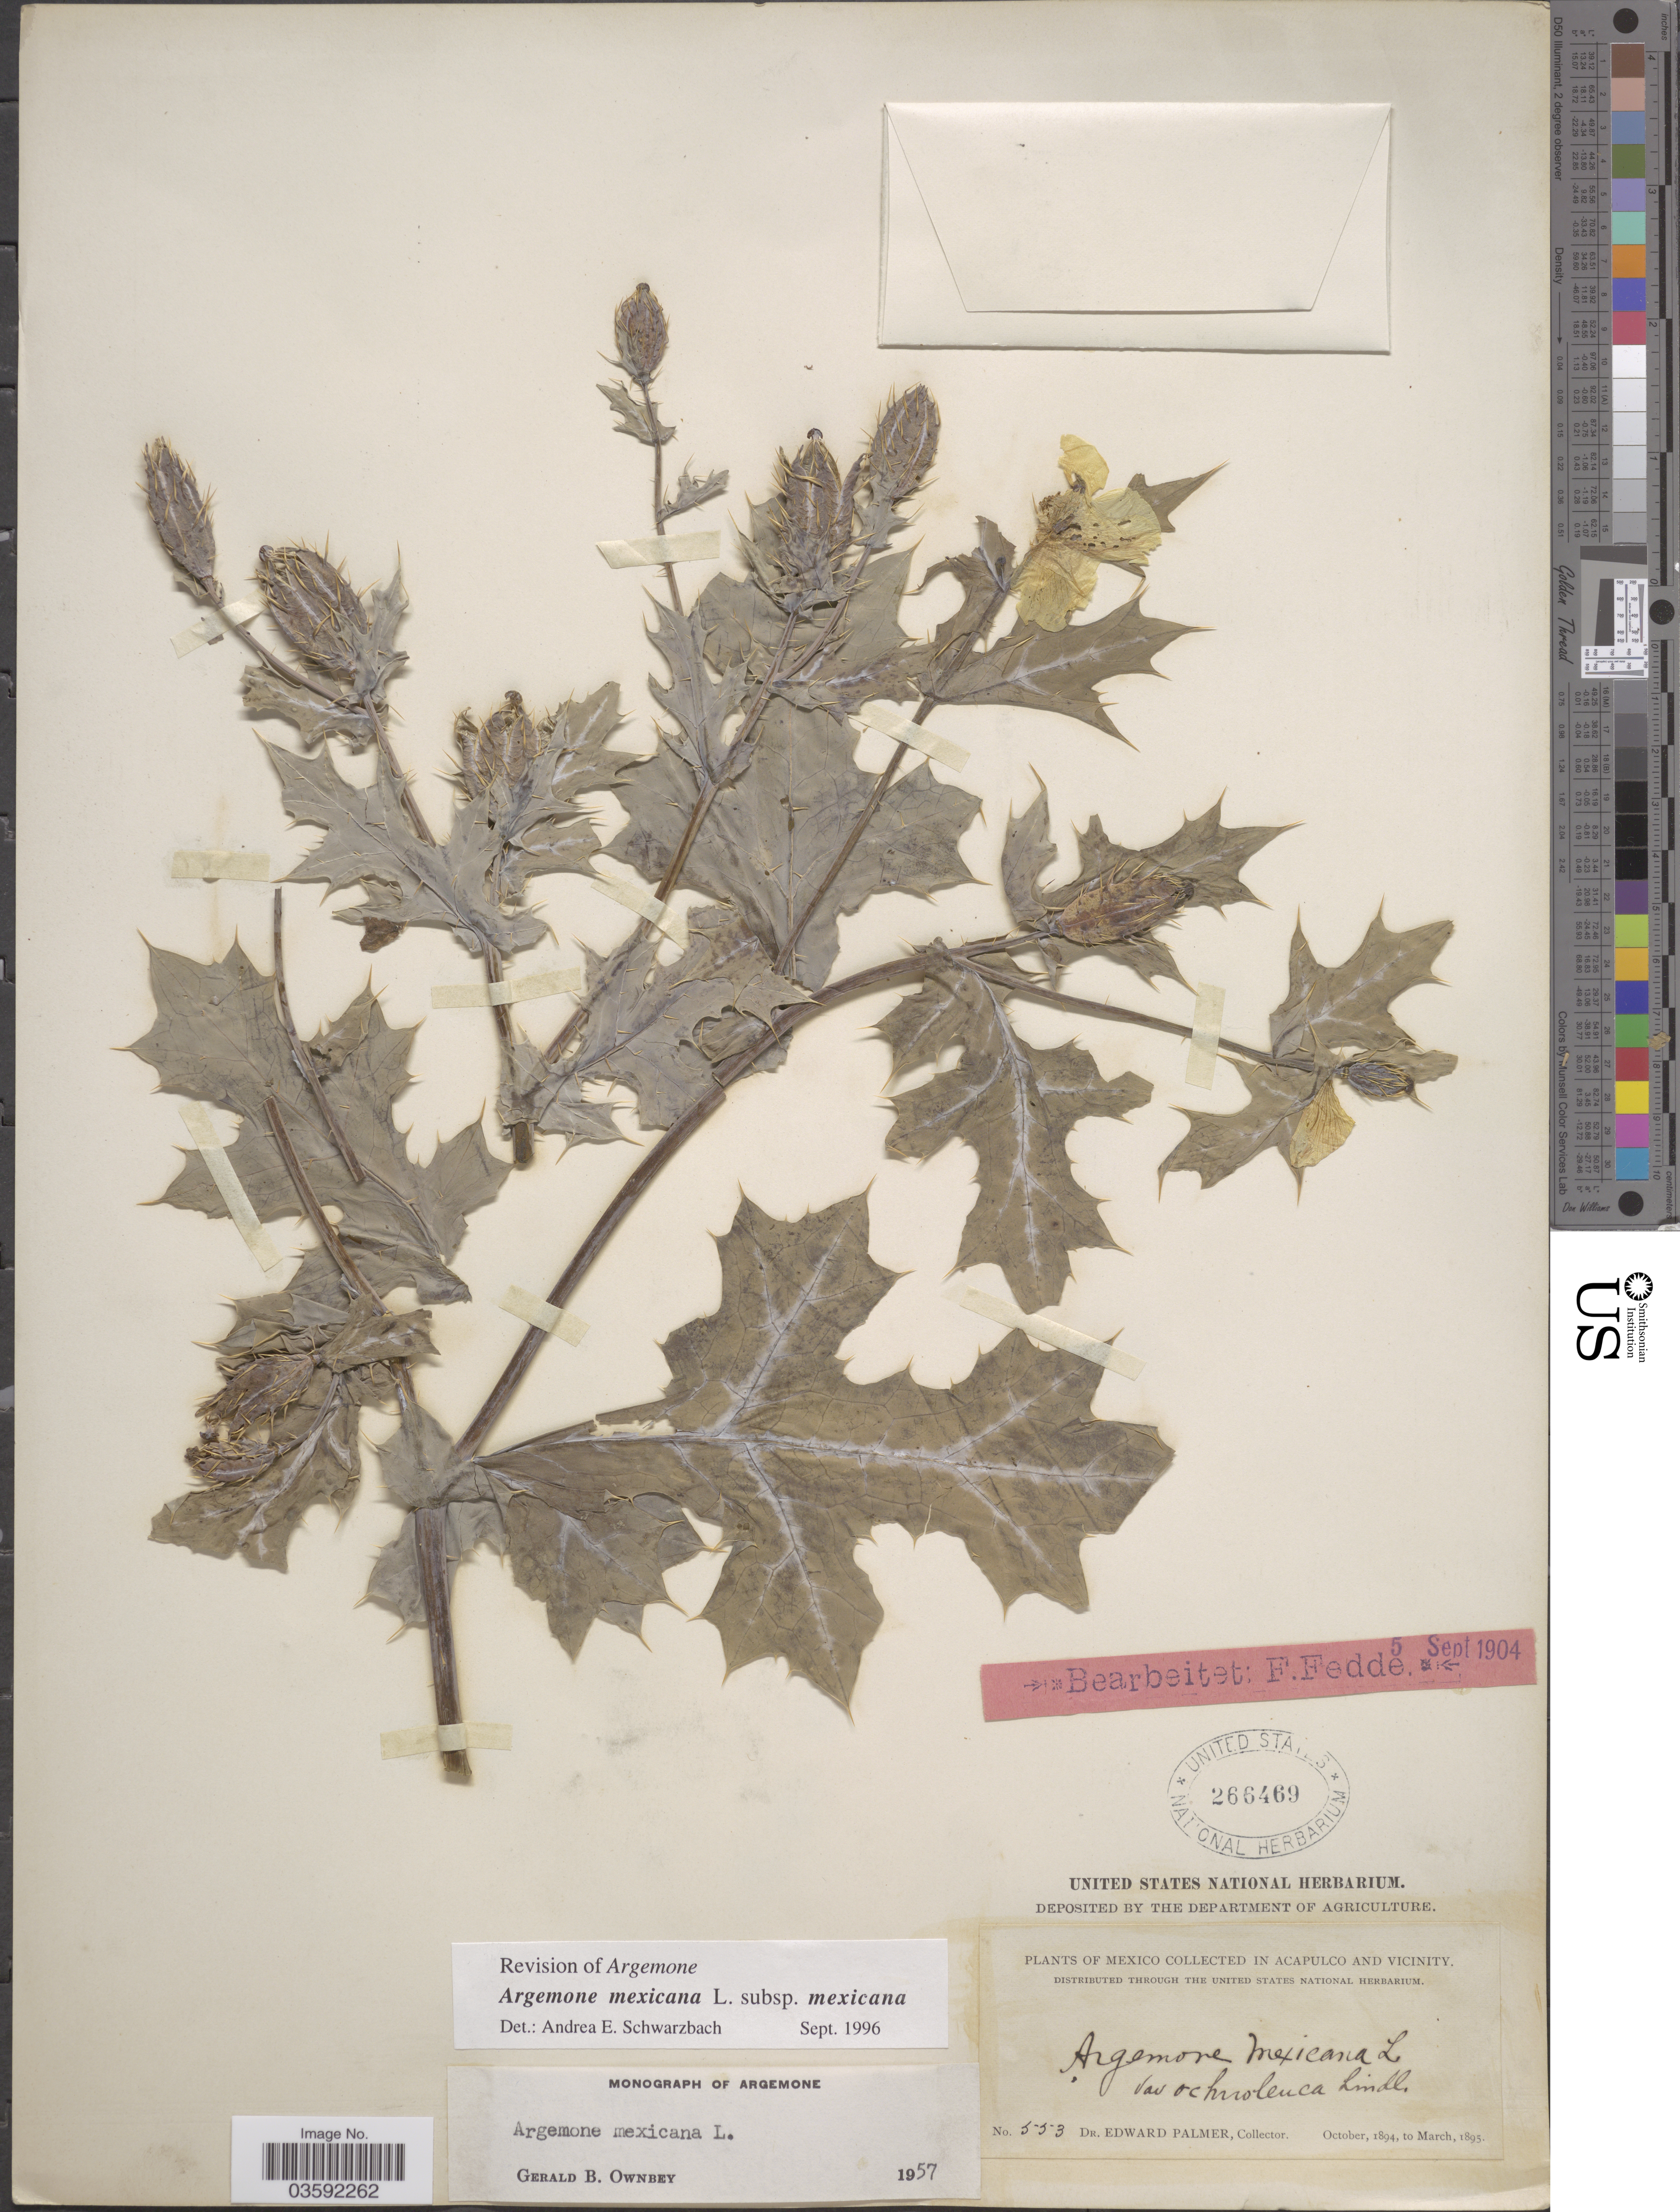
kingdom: Plantae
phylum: Tracheophyta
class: Magnoliopsida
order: Ranunculales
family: Papaveraceae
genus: Argemone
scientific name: Argemone mexicana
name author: L.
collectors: E. Palmer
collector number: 553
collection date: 1894-10/1895-03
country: Mexico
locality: Acapulo and Vicinity.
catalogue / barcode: US 266469